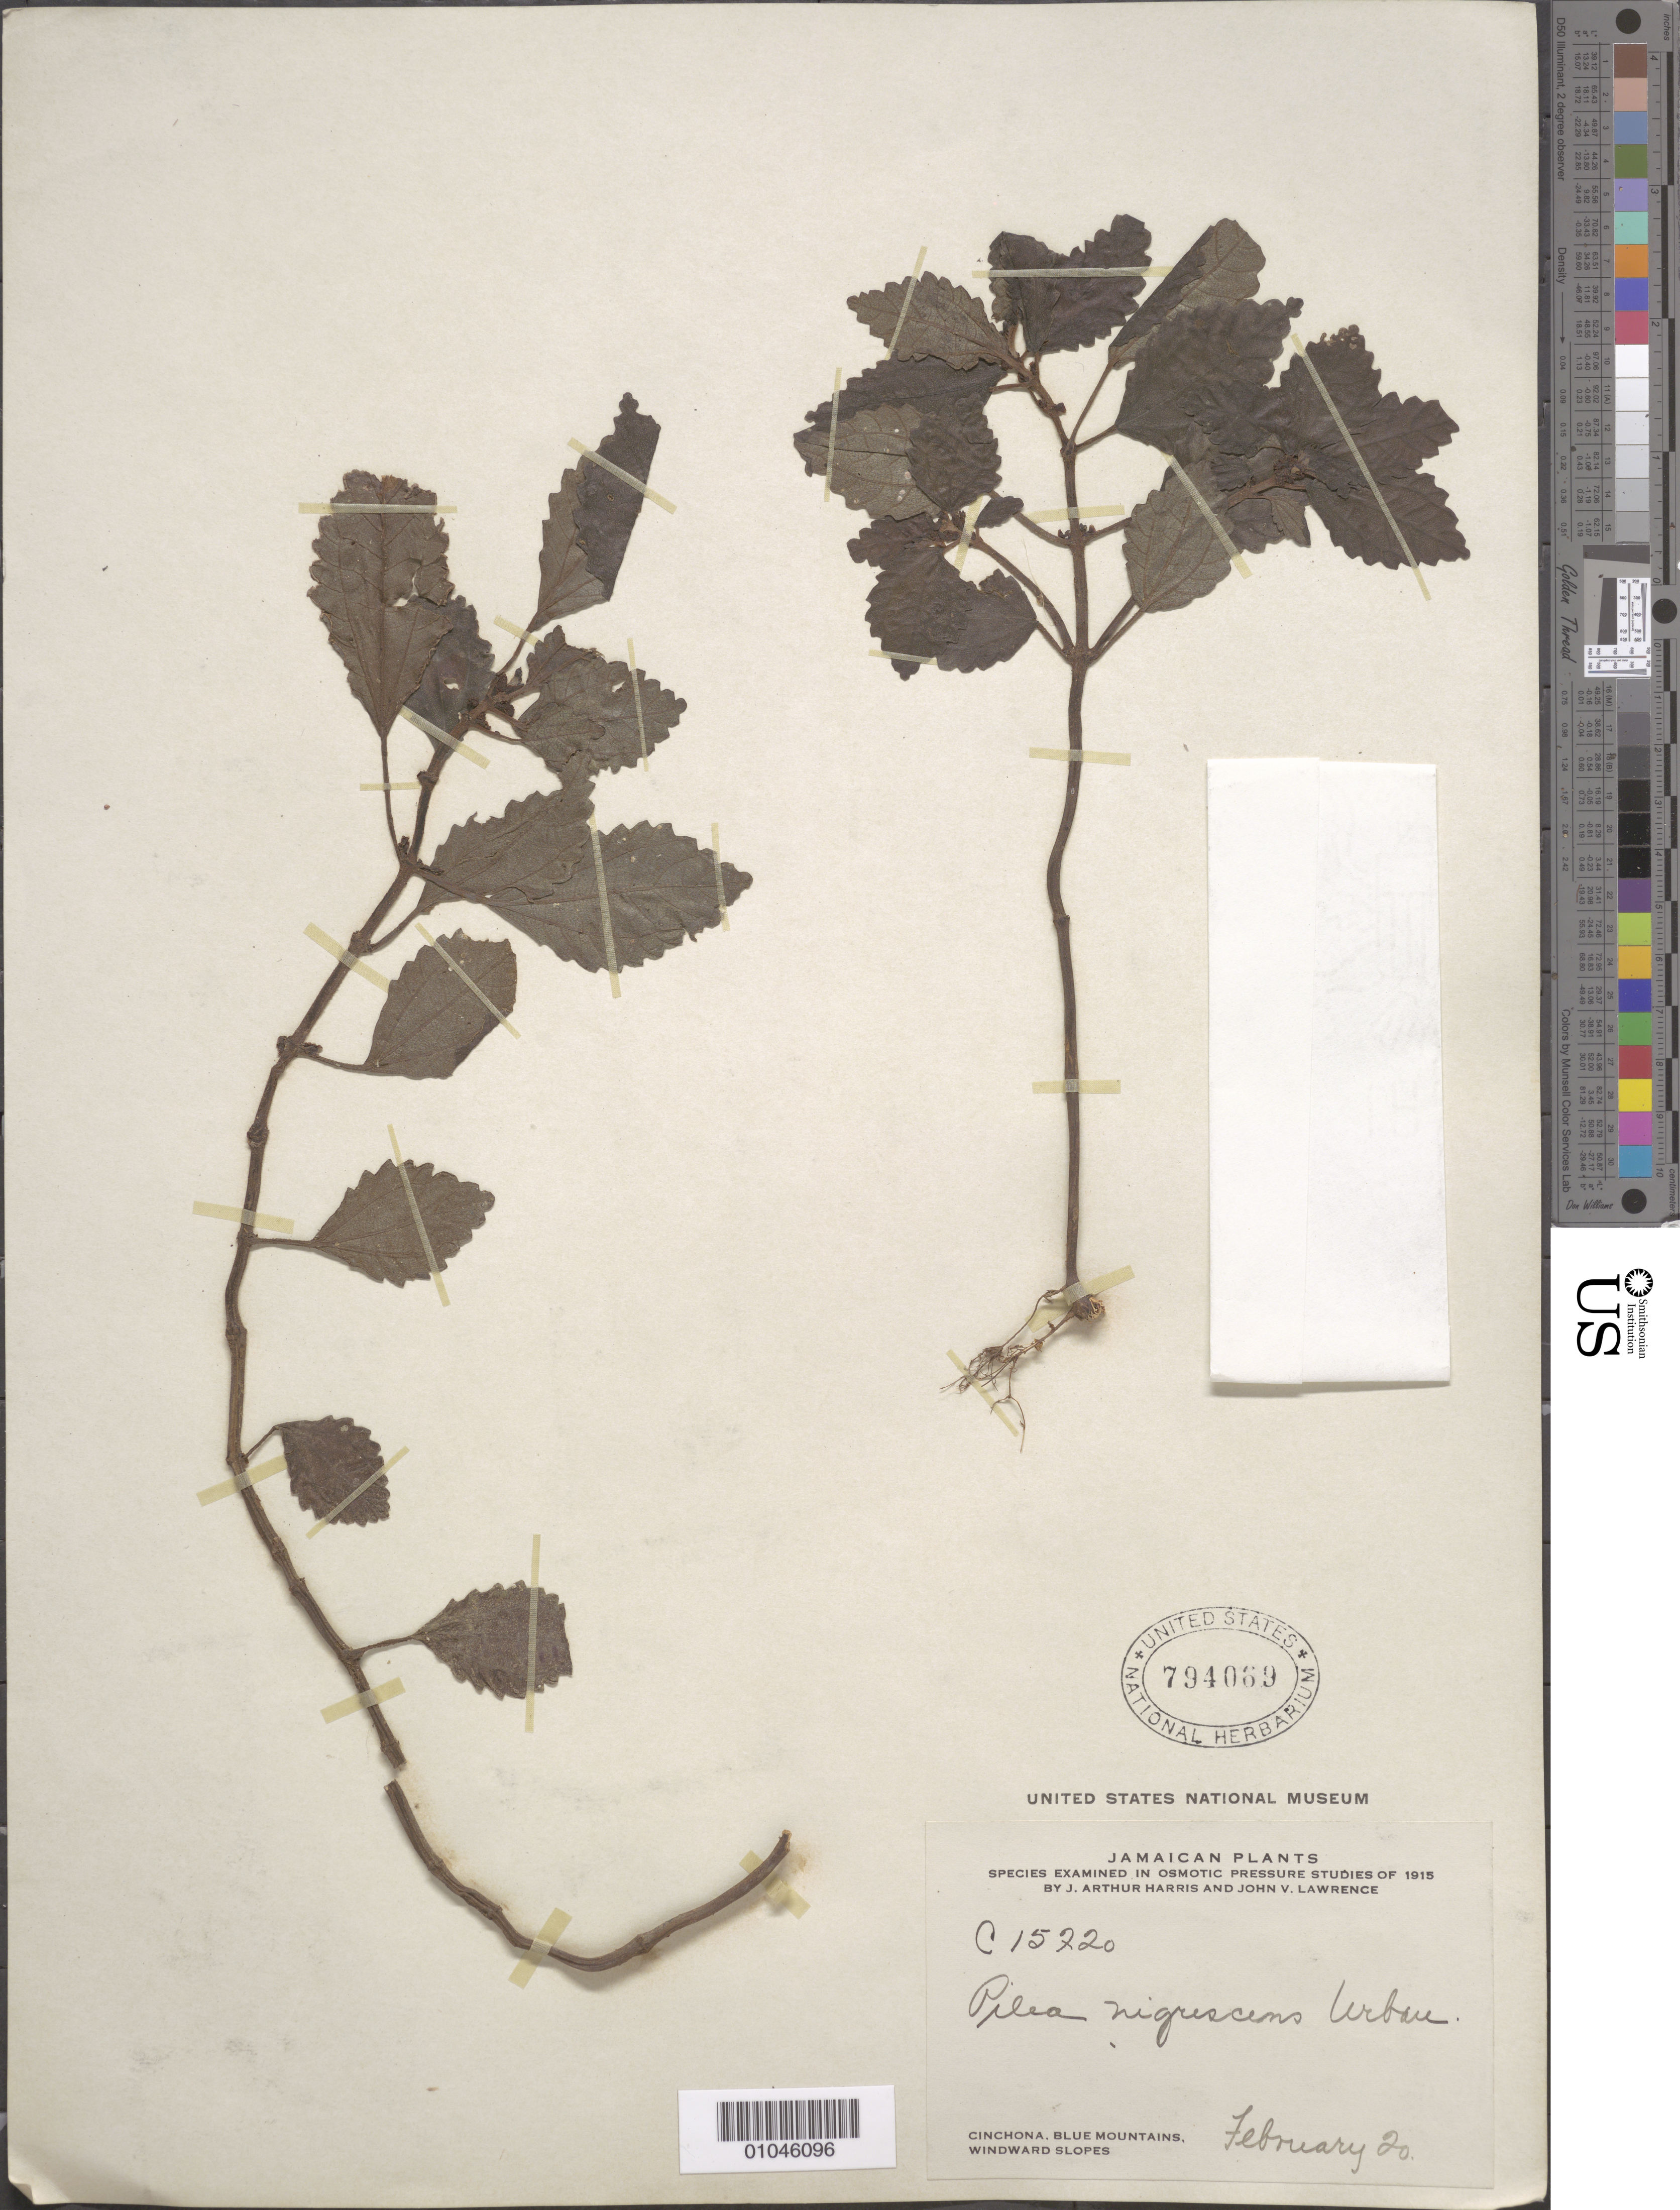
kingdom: Plantae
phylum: Tracheophyta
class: Magnoliopsida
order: Rosales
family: Urticaceae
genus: Pilea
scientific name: Pilea nigrescens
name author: Urb.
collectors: A. Harris & J. Lawrence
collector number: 15720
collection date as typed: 20 Feb 1915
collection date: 1915-02-20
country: Jamaica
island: Jamaica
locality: Cinchona, Blue Mts. Windard slopes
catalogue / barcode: US 794069